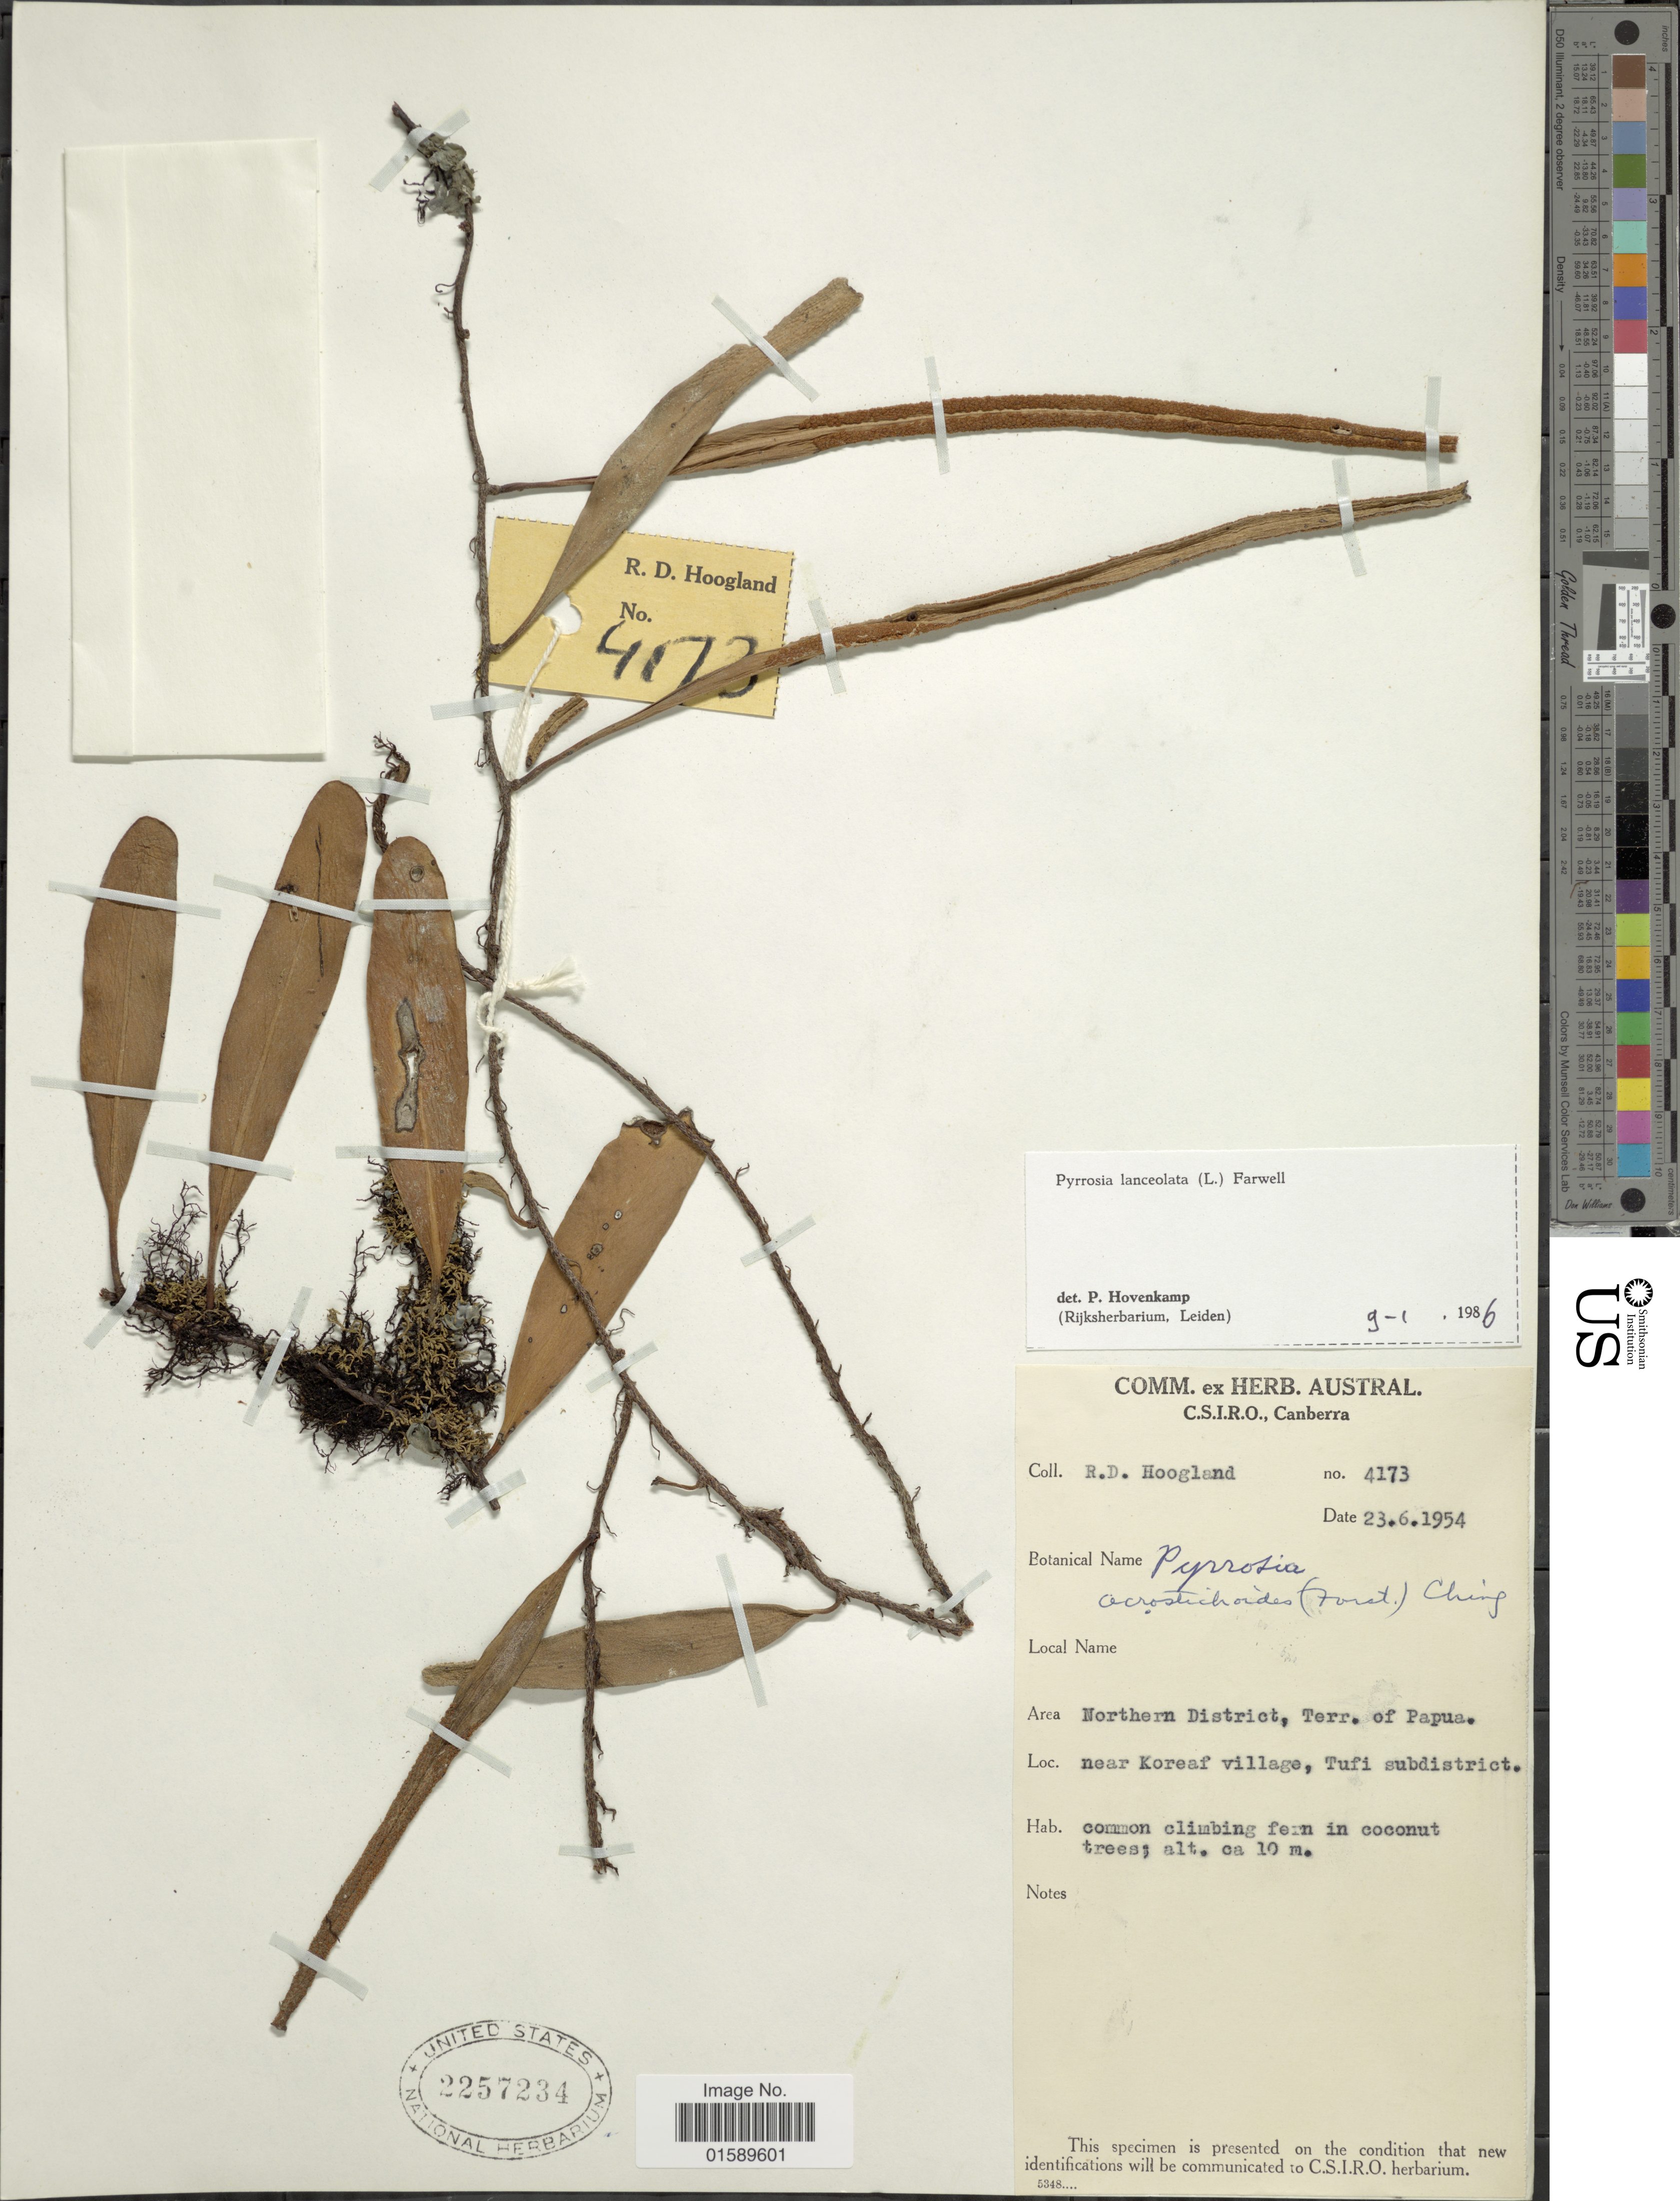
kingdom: Plantae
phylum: Tracheophyta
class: Polypodiopsida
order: Polypodiales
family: Polypodiaceae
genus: Pyrrosia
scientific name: Pyrrosia lanceolata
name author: (L.) Farw.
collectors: R. D. Hoogland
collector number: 4173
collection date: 1954-06-23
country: Papua New Guinea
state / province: Northern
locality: Northern District, Terr, of Papua, near Koreaf village, Tufi subdistrict.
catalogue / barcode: US 2257234